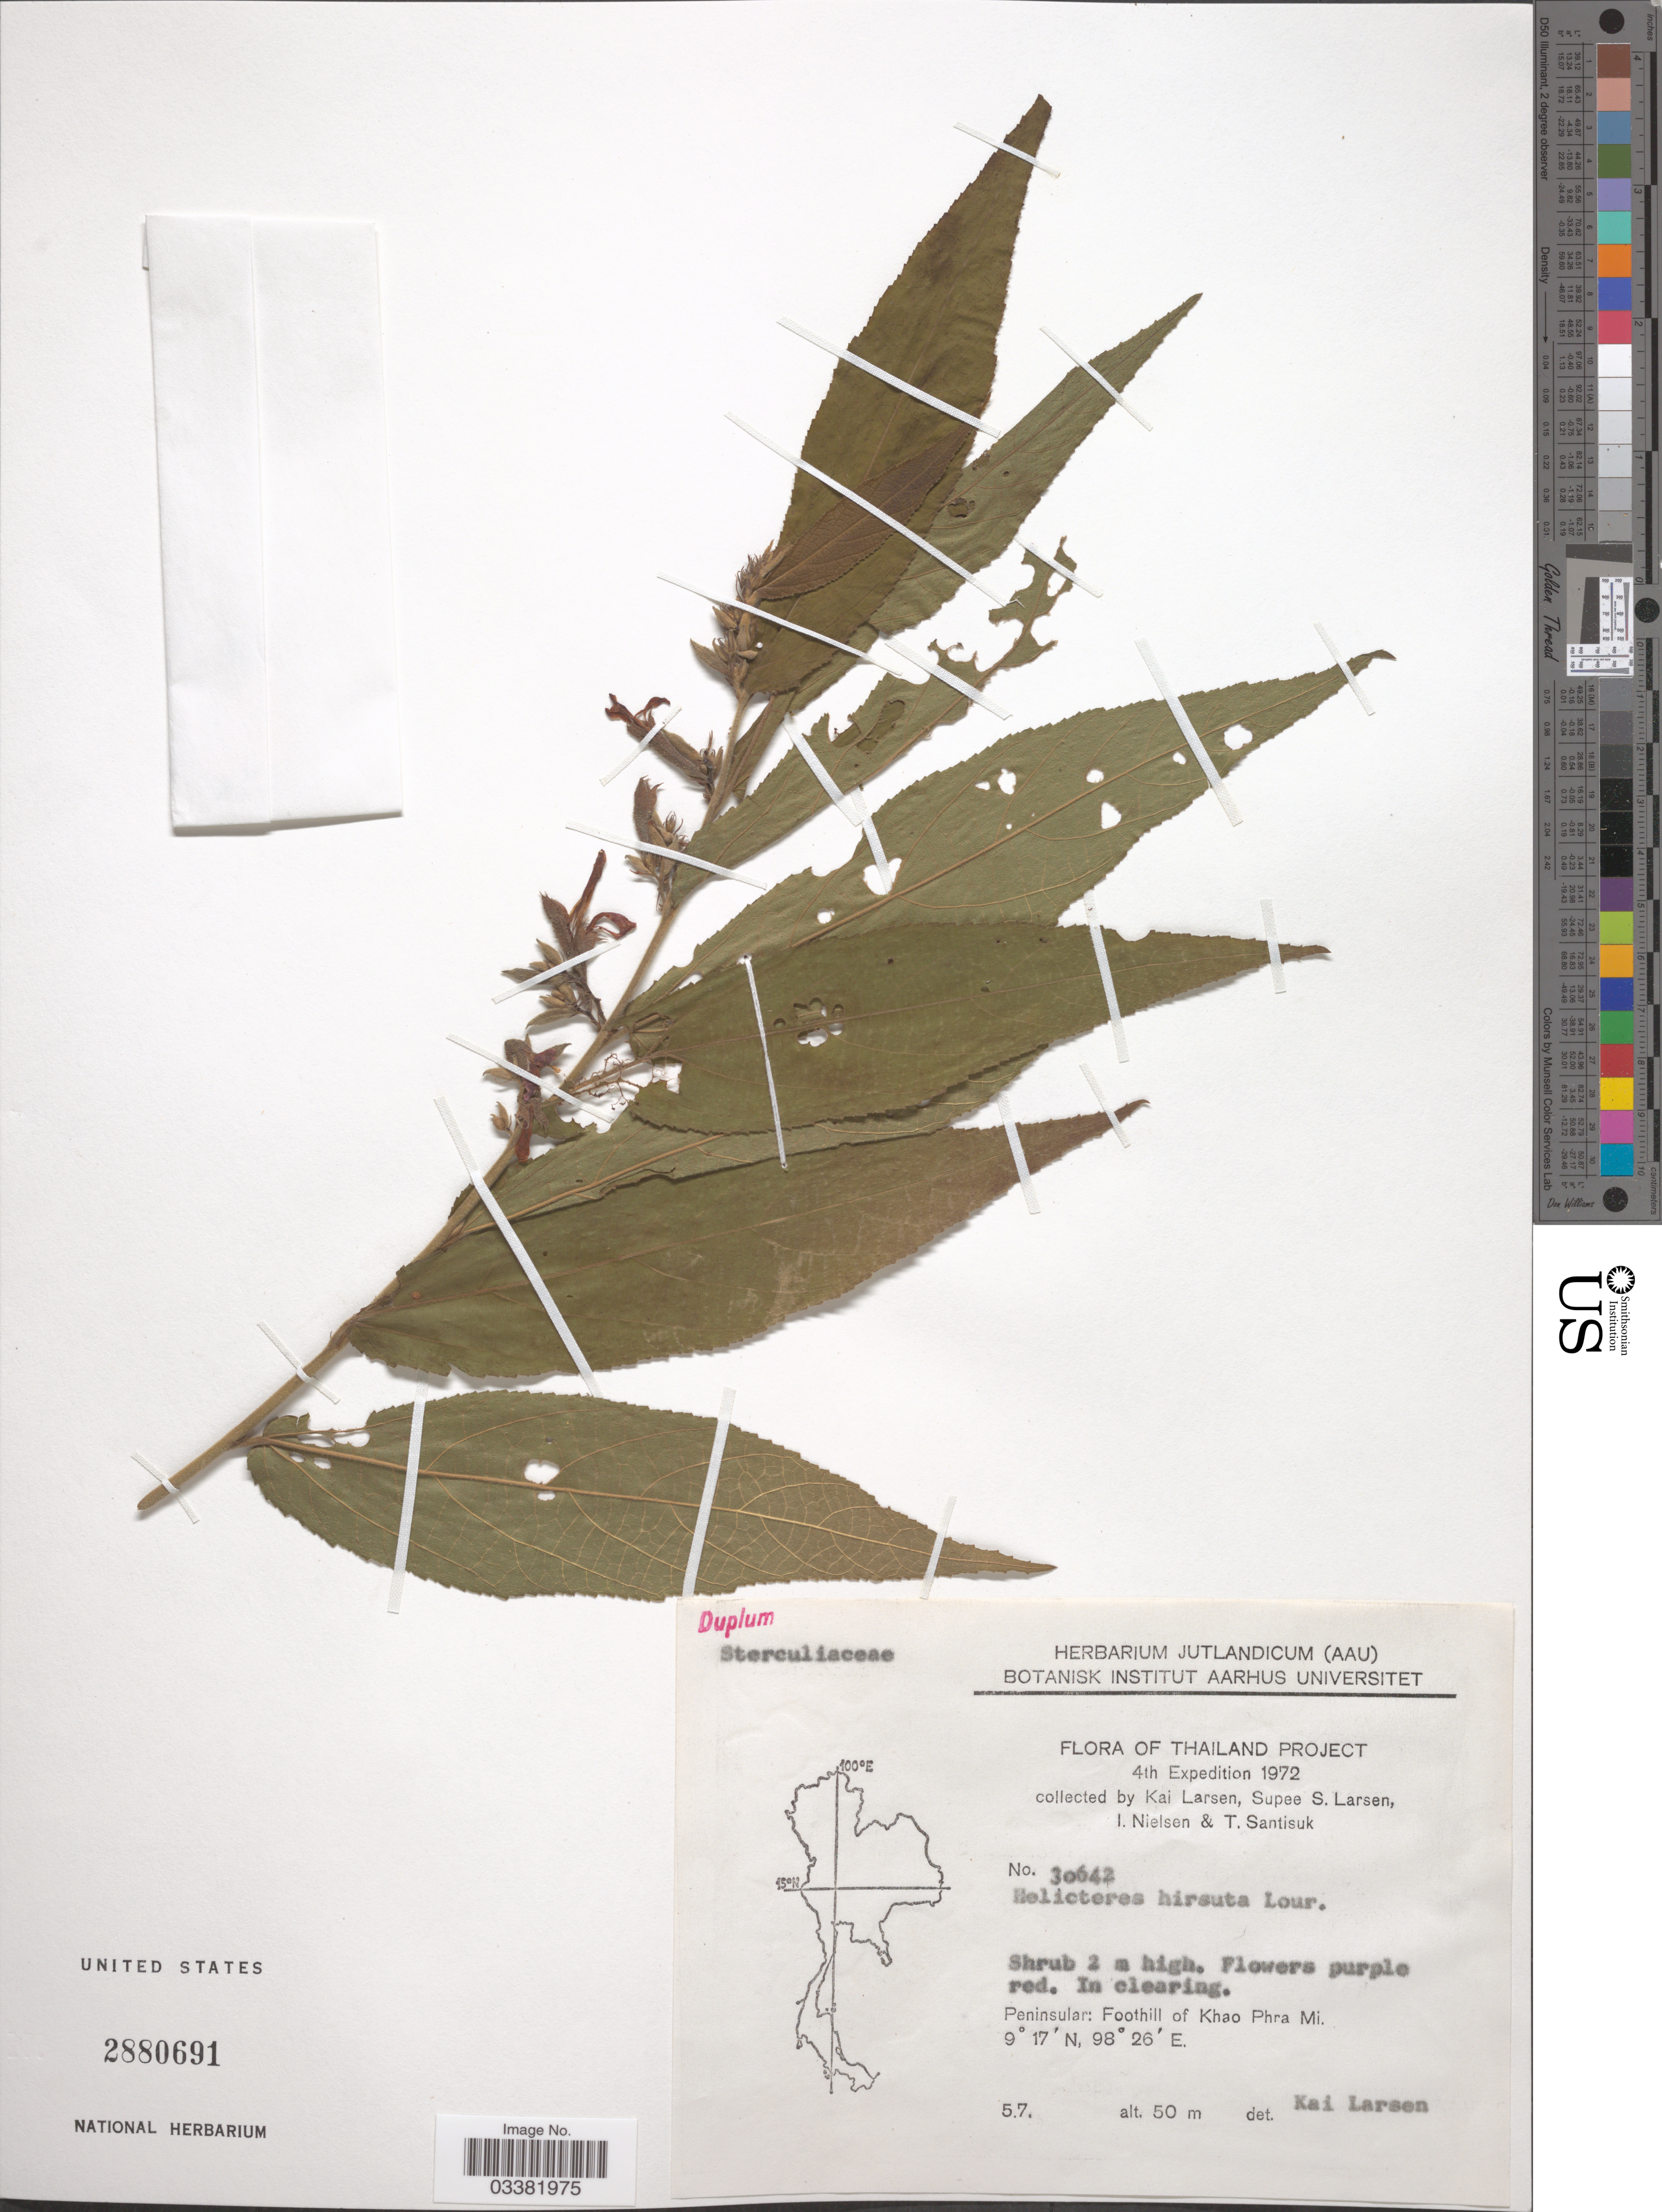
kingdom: Plantae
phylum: Tracheophyta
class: Magnoliopsida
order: Malvales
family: Malvaceae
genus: Helicteres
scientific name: Helicteres hirsuta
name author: Lour.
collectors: K. Larsen, S. Larsen, I. Nielsen & T. Santisuk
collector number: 30642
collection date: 1972-07-05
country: Thailand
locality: Thailand Project. Peninsular: Foothill of Khao Phra Mi.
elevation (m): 50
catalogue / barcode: US 2880691